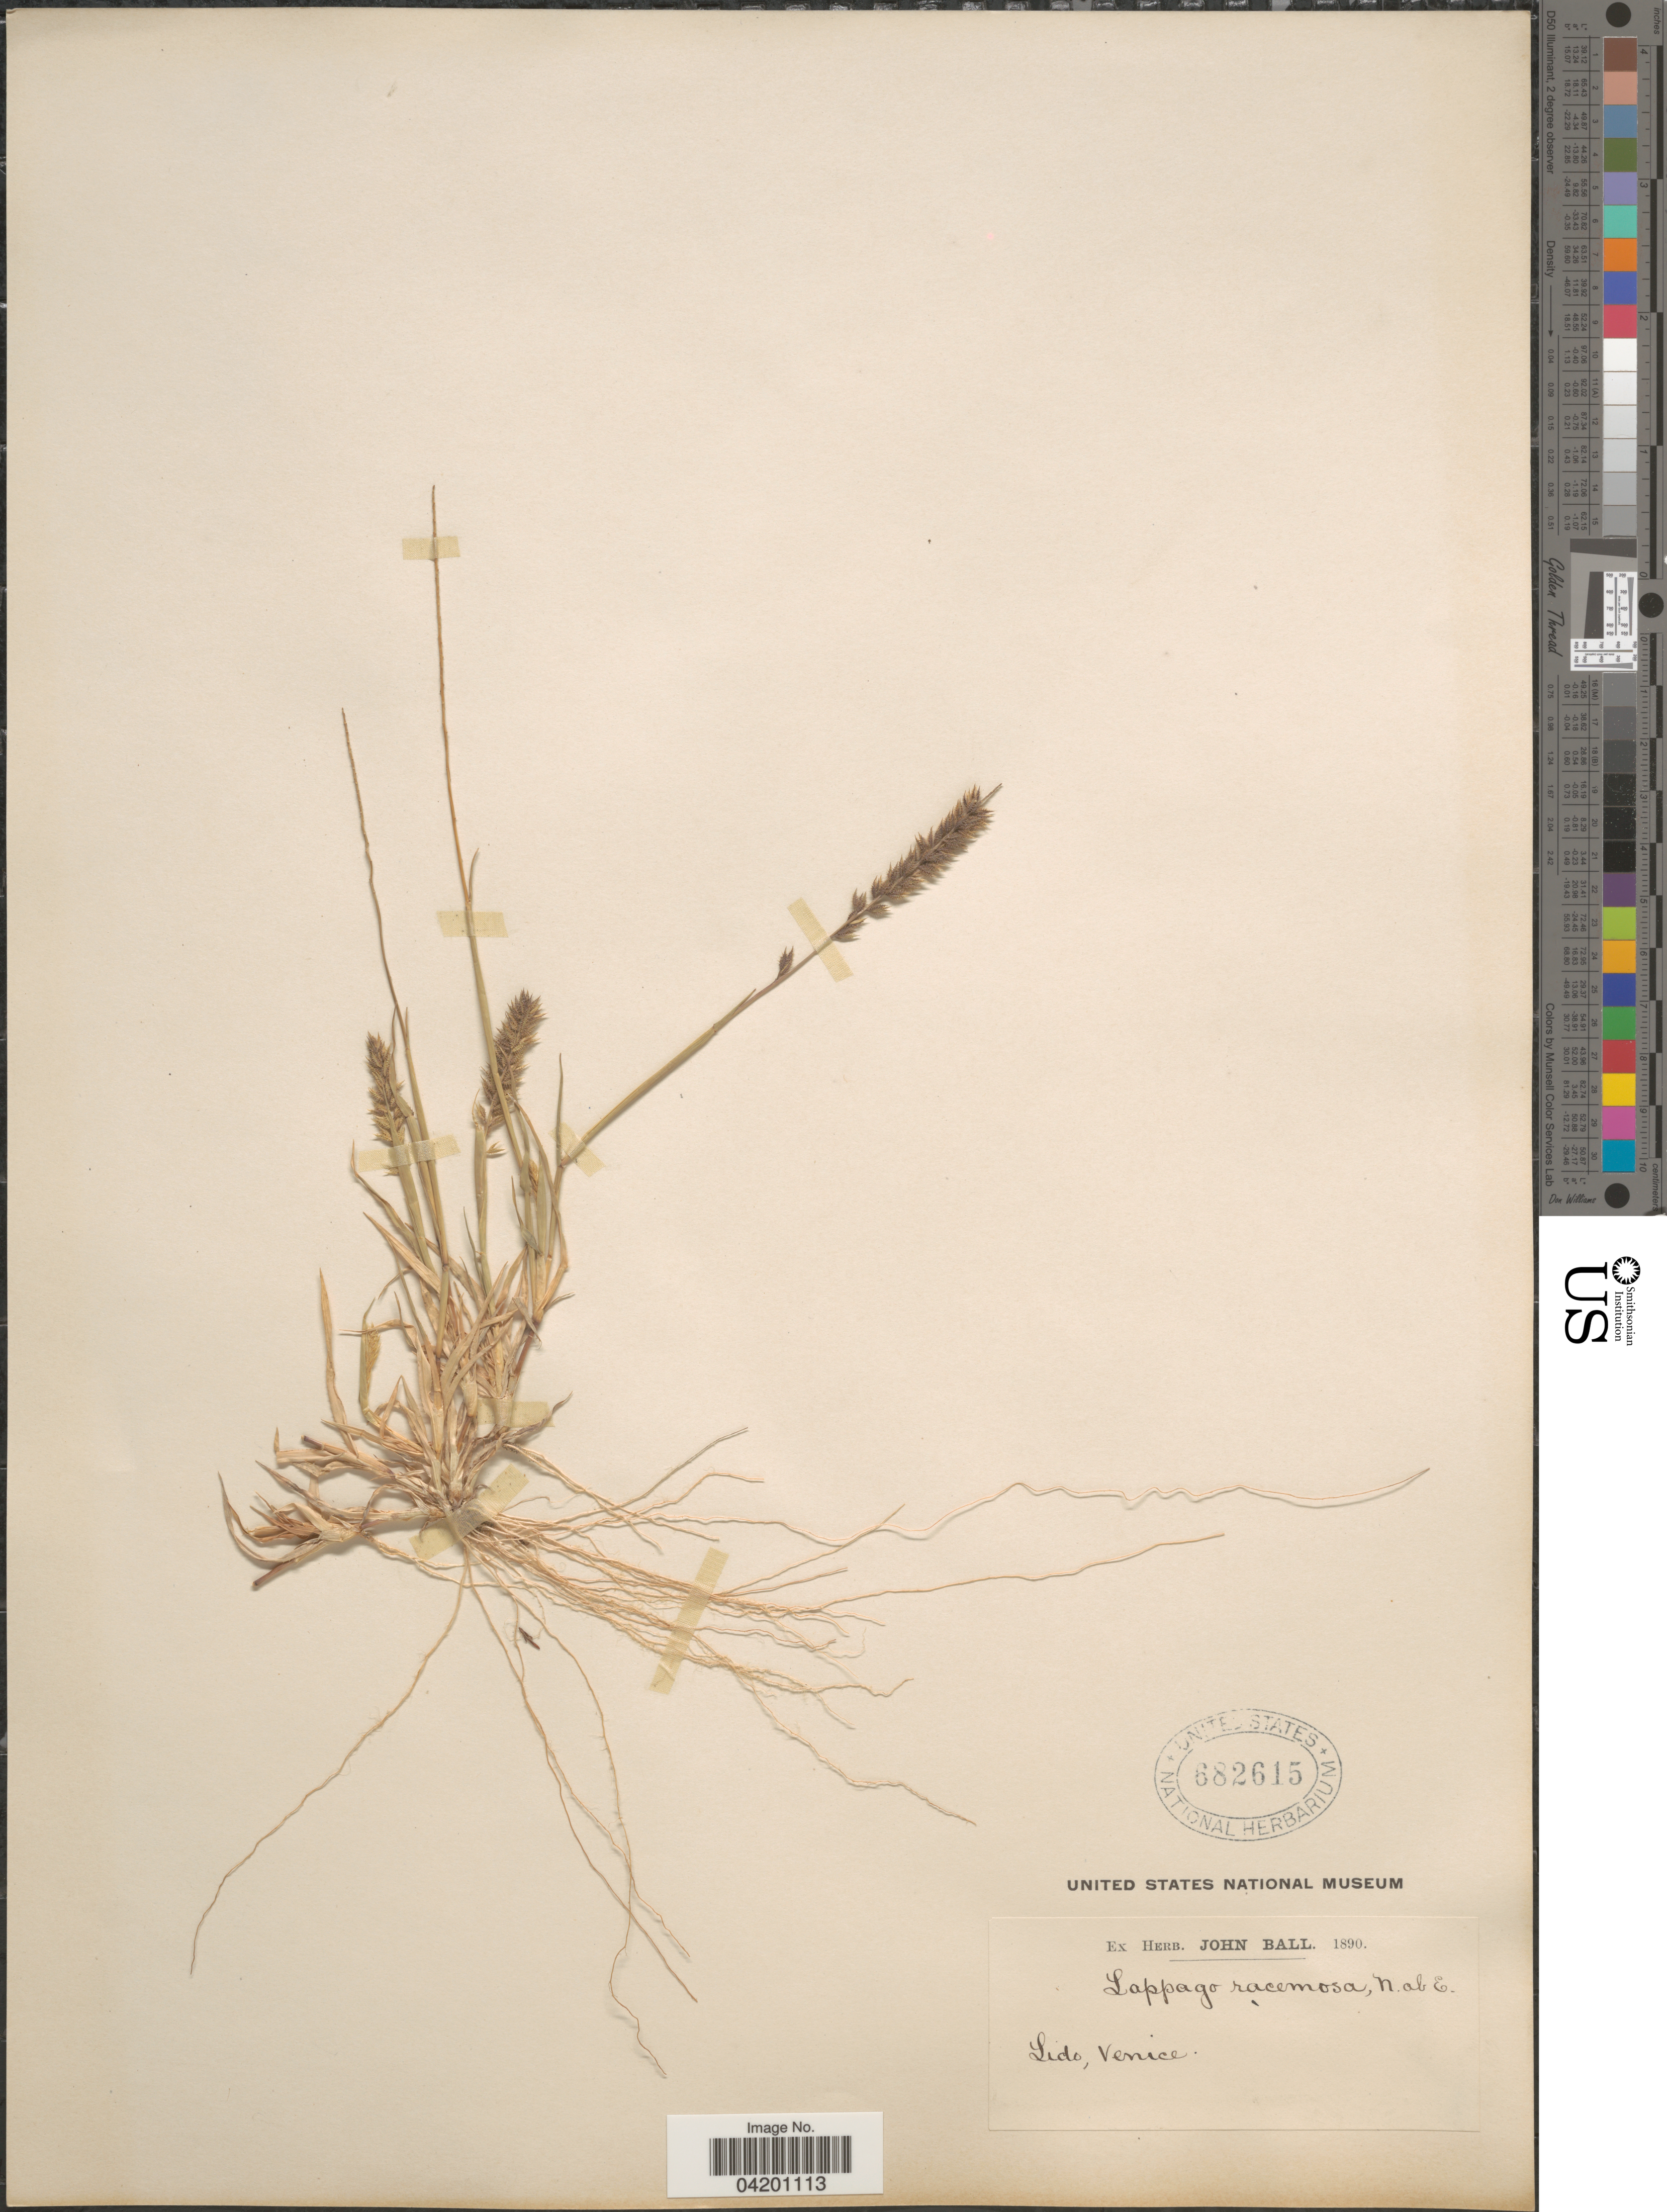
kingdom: Plantae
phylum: Tracheophyta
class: Liliopsida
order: Poales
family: Poaceae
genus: Tragus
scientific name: Tragus racemosus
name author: (L.) All.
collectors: J. Ball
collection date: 1890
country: Italy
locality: Lido, Venice.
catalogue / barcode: US 682615